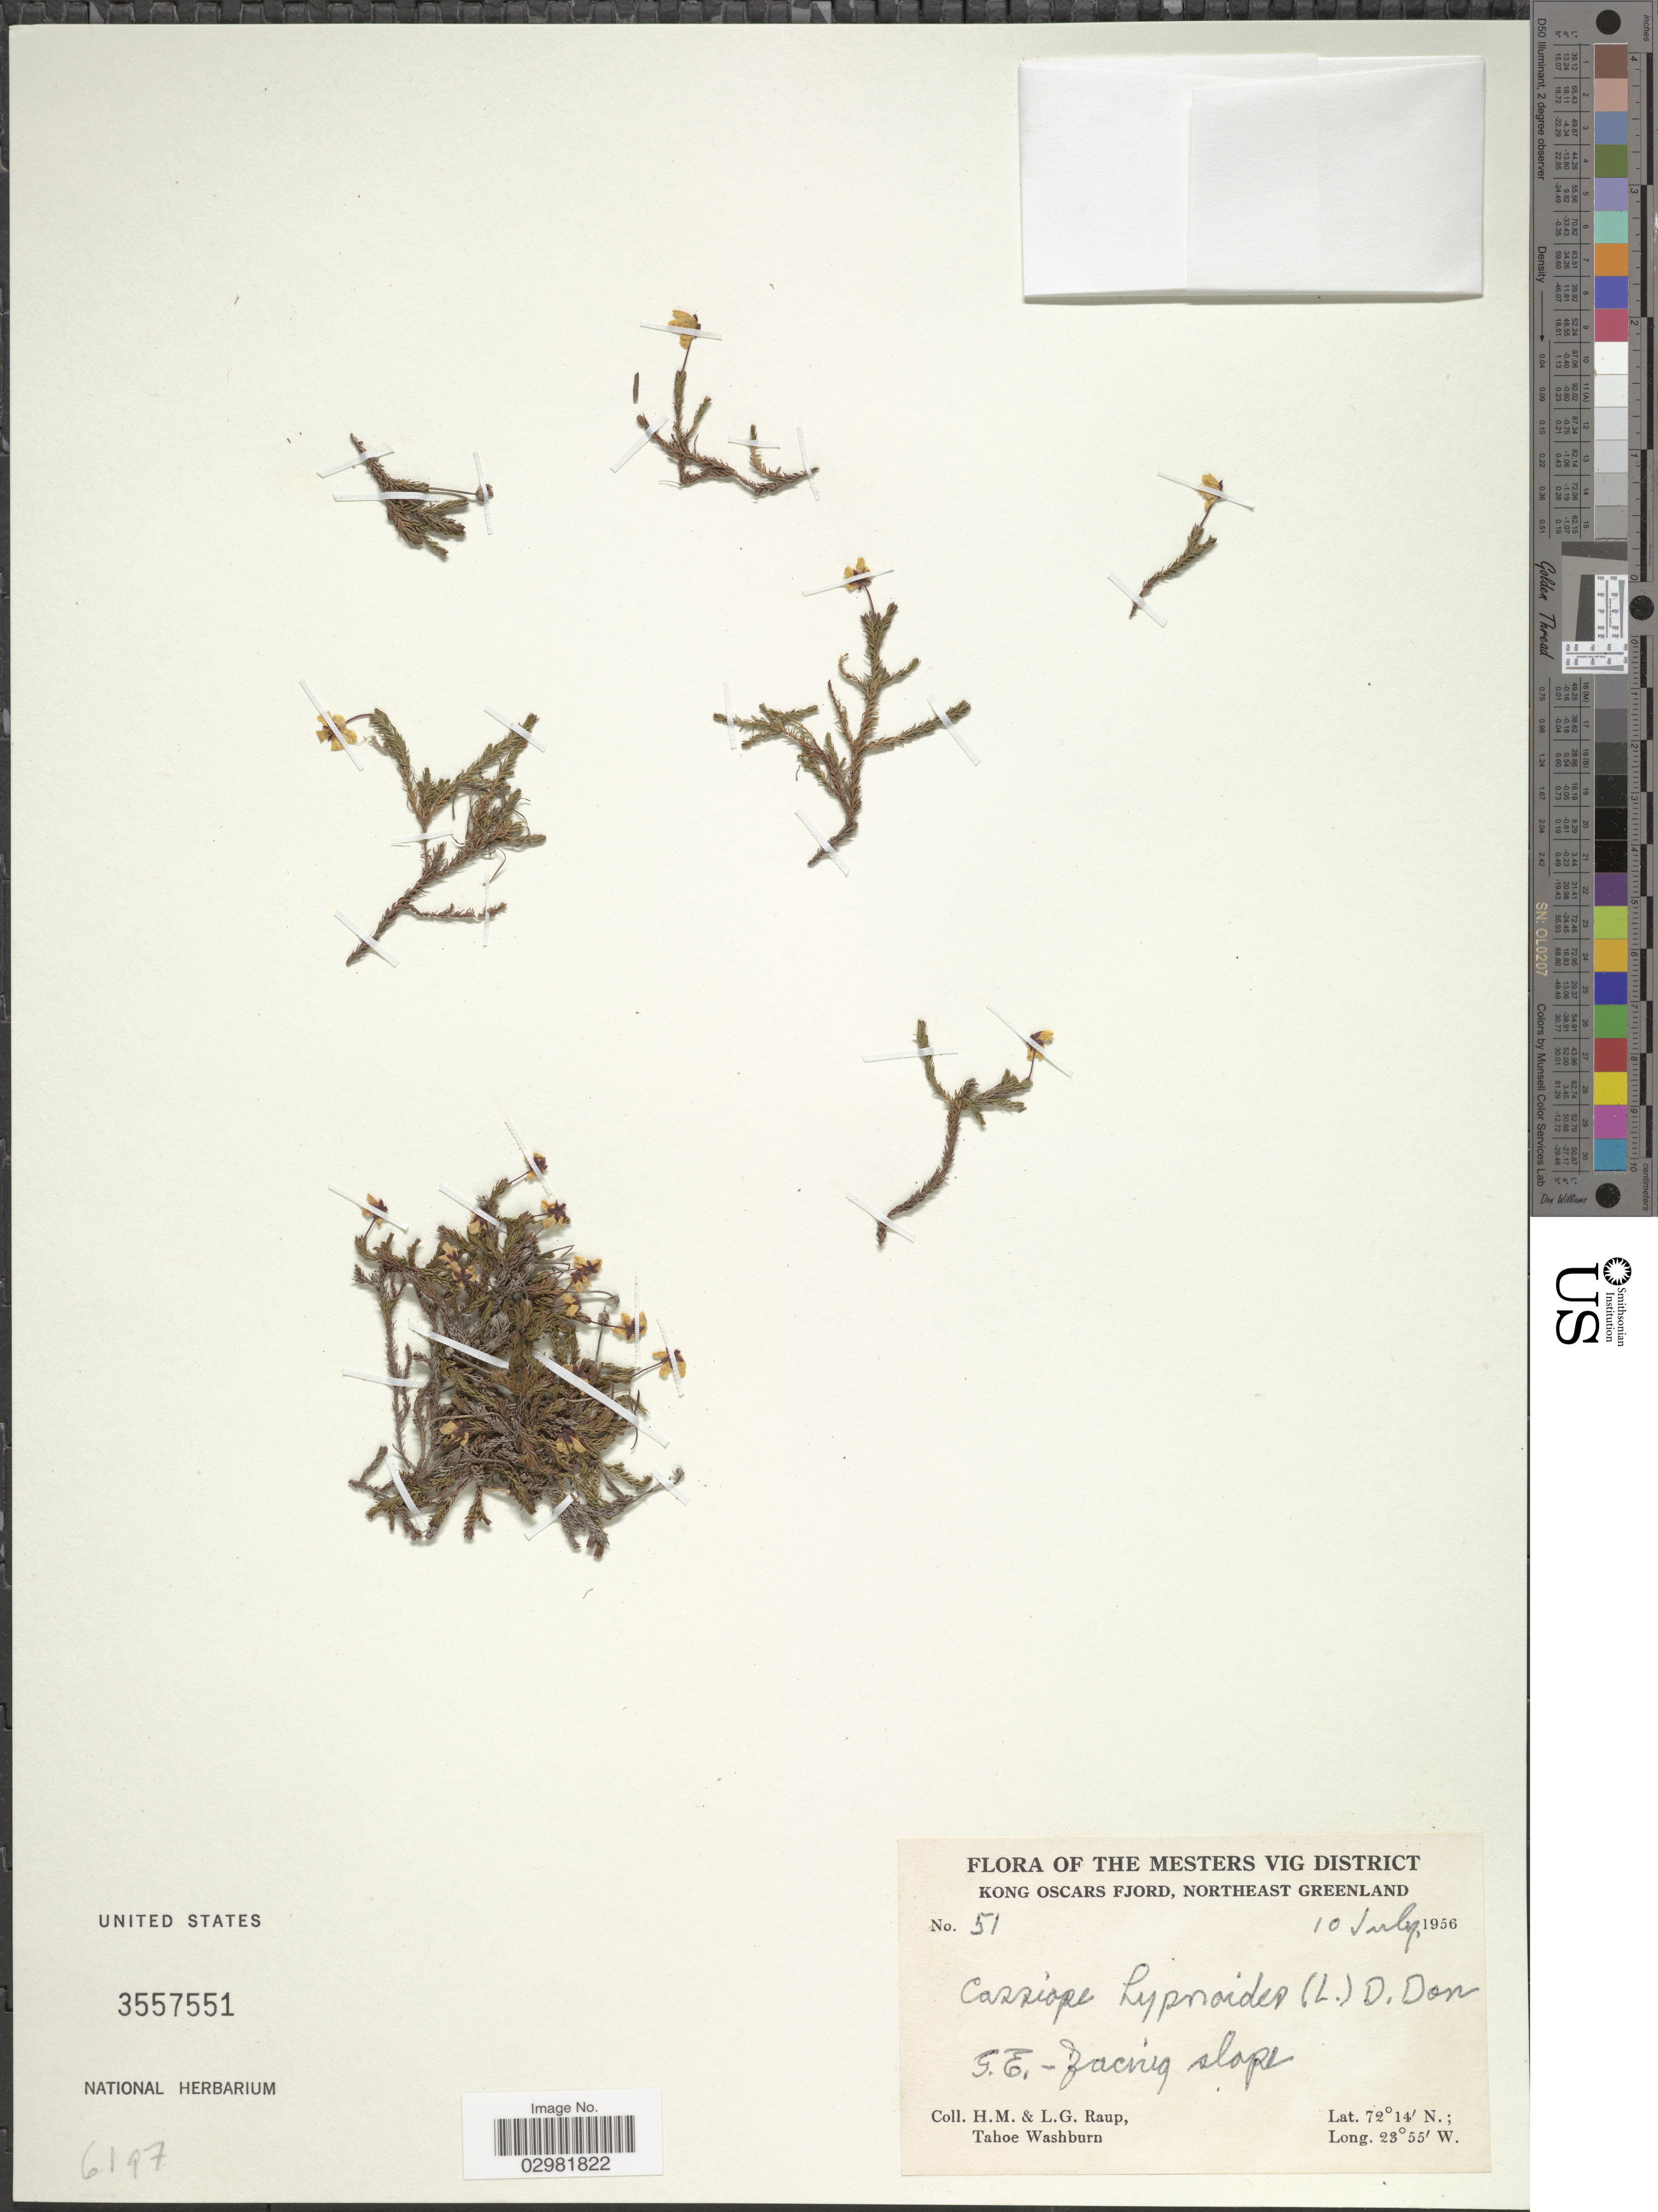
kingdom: Plantae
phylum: Tracheophyta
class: Magnoliopsida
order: Ericales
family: Ericaceae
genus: Cassiope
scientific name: Cassiope hypnoides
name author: (L.) D. Don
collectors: H. Raup & L. Raup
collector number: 51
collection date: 1956-07-10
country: Greenland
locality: The Mesters Vig District. Kong Oscars Fjord, Northeast Greenland. S.E.- facing slope.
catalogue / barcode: US 3557551